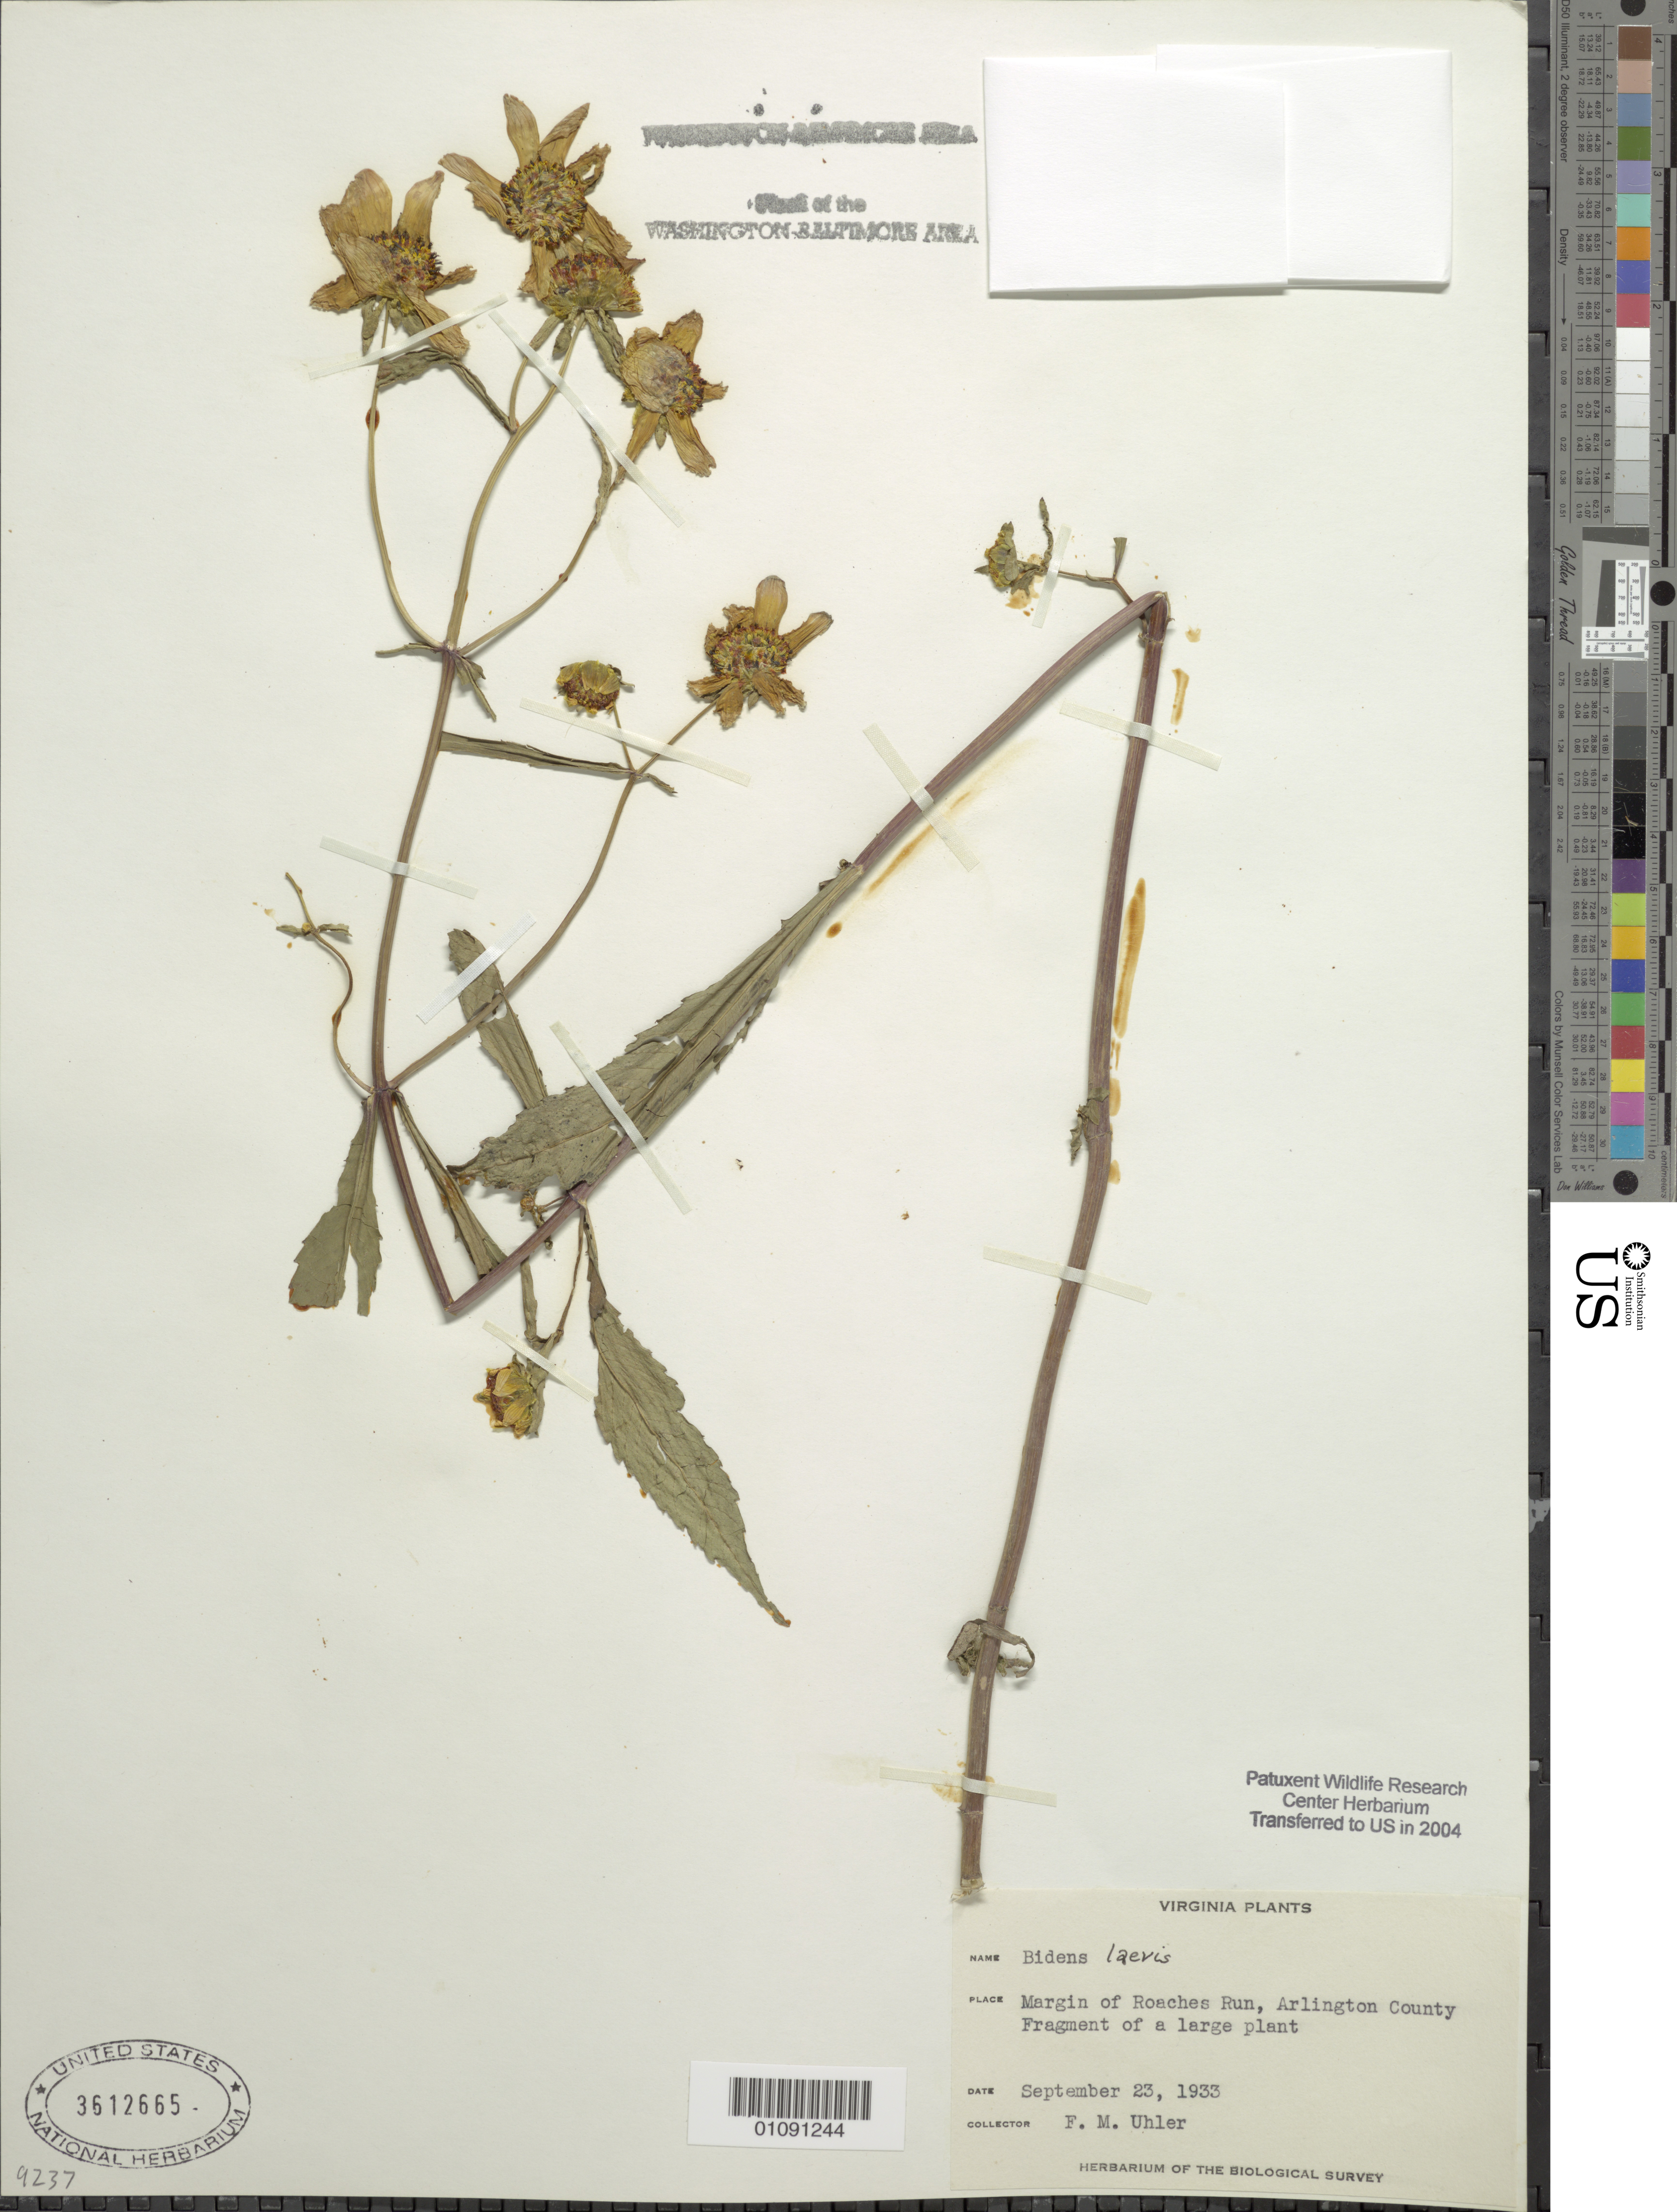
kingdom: Plantae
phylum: Tracheophyta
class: Magnoliopsida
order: Asterales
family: Asteraceae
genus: Bidens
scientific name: Bidens laevis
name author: (L.) Britton, Stearns & Poggenb.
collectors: F. M. Uhler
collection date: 1933-09-23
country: United States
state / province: Virginia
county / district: Arlington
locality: Margin of Roaches Run.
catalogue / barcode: US 3612665